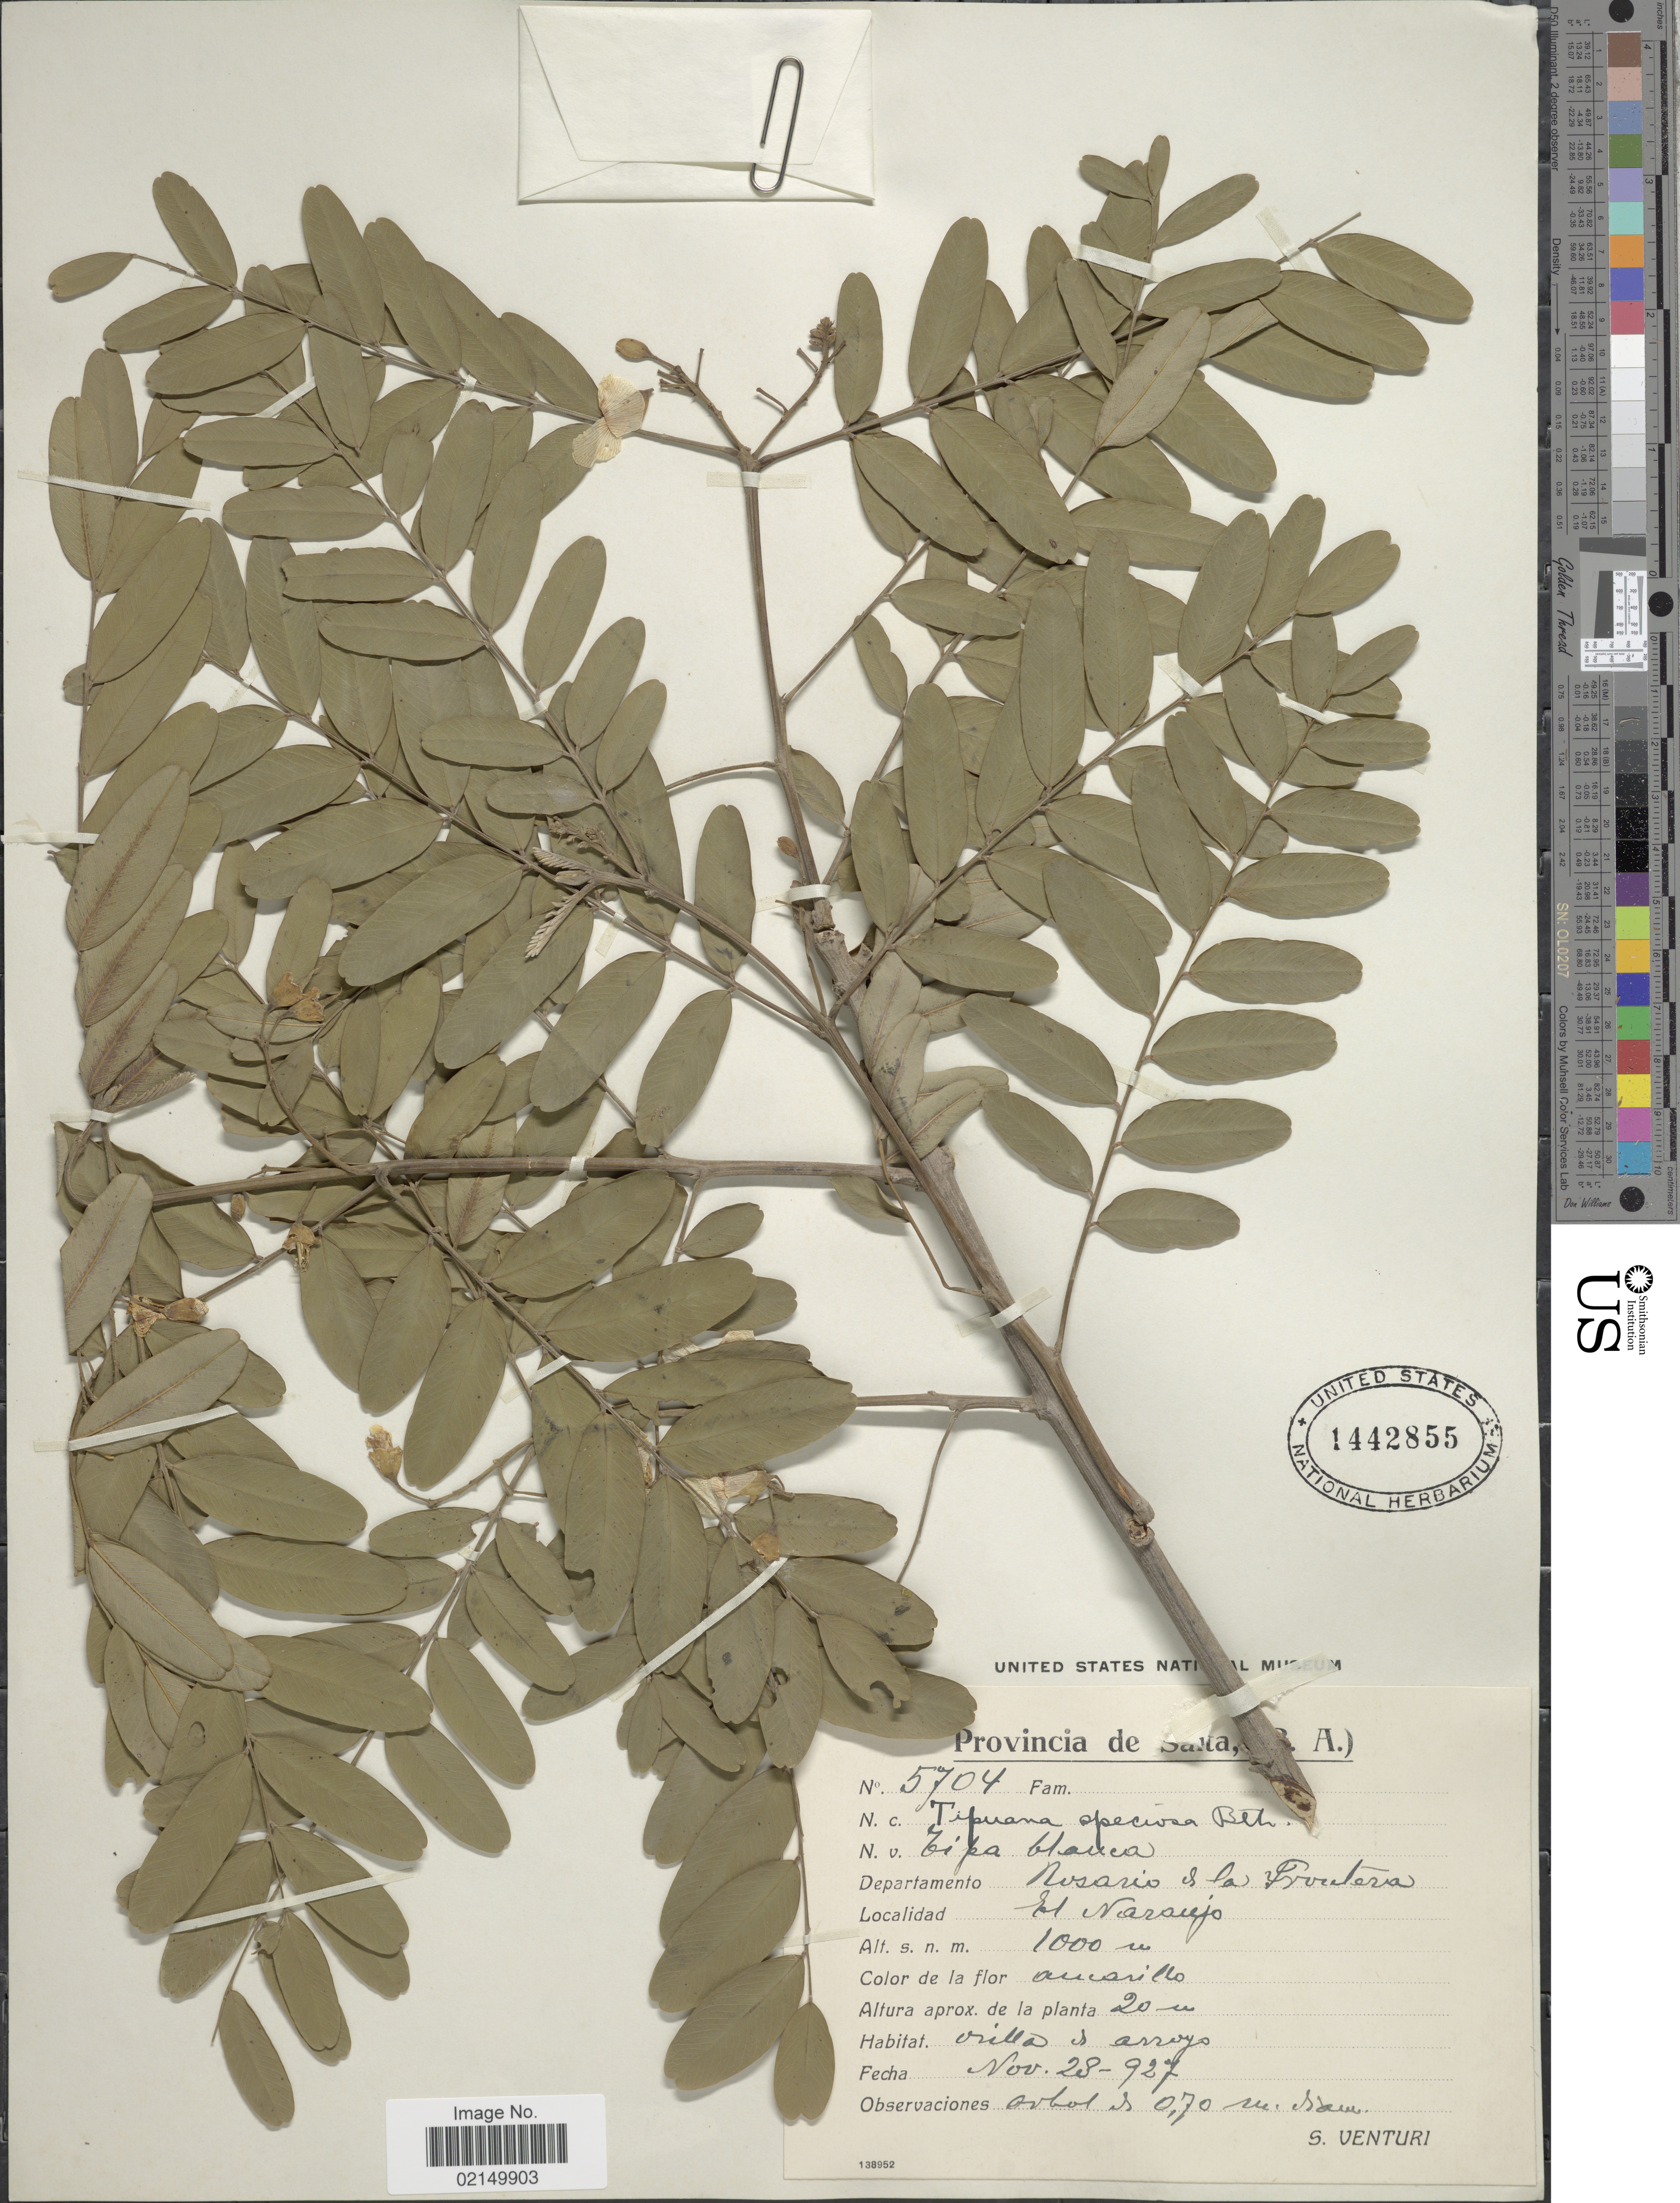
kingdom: Plantae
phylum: Tracheophyta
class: Magnoliopsida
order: Fabales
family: Fabaceae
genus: Tipuana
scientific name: Tipuana tipu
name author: (Benth.) Kuntze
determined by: Strong, Mark T., (BOT), Smithsonian Institution - National Museum of Natural History (UNITED STATES)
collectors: S. Venturi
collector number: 5704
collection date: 1927-11-28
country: Argentina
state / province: Salta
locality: Departamento Nosario de la Frontera, El Naranjo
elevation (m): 1000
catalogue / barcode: US 1442855